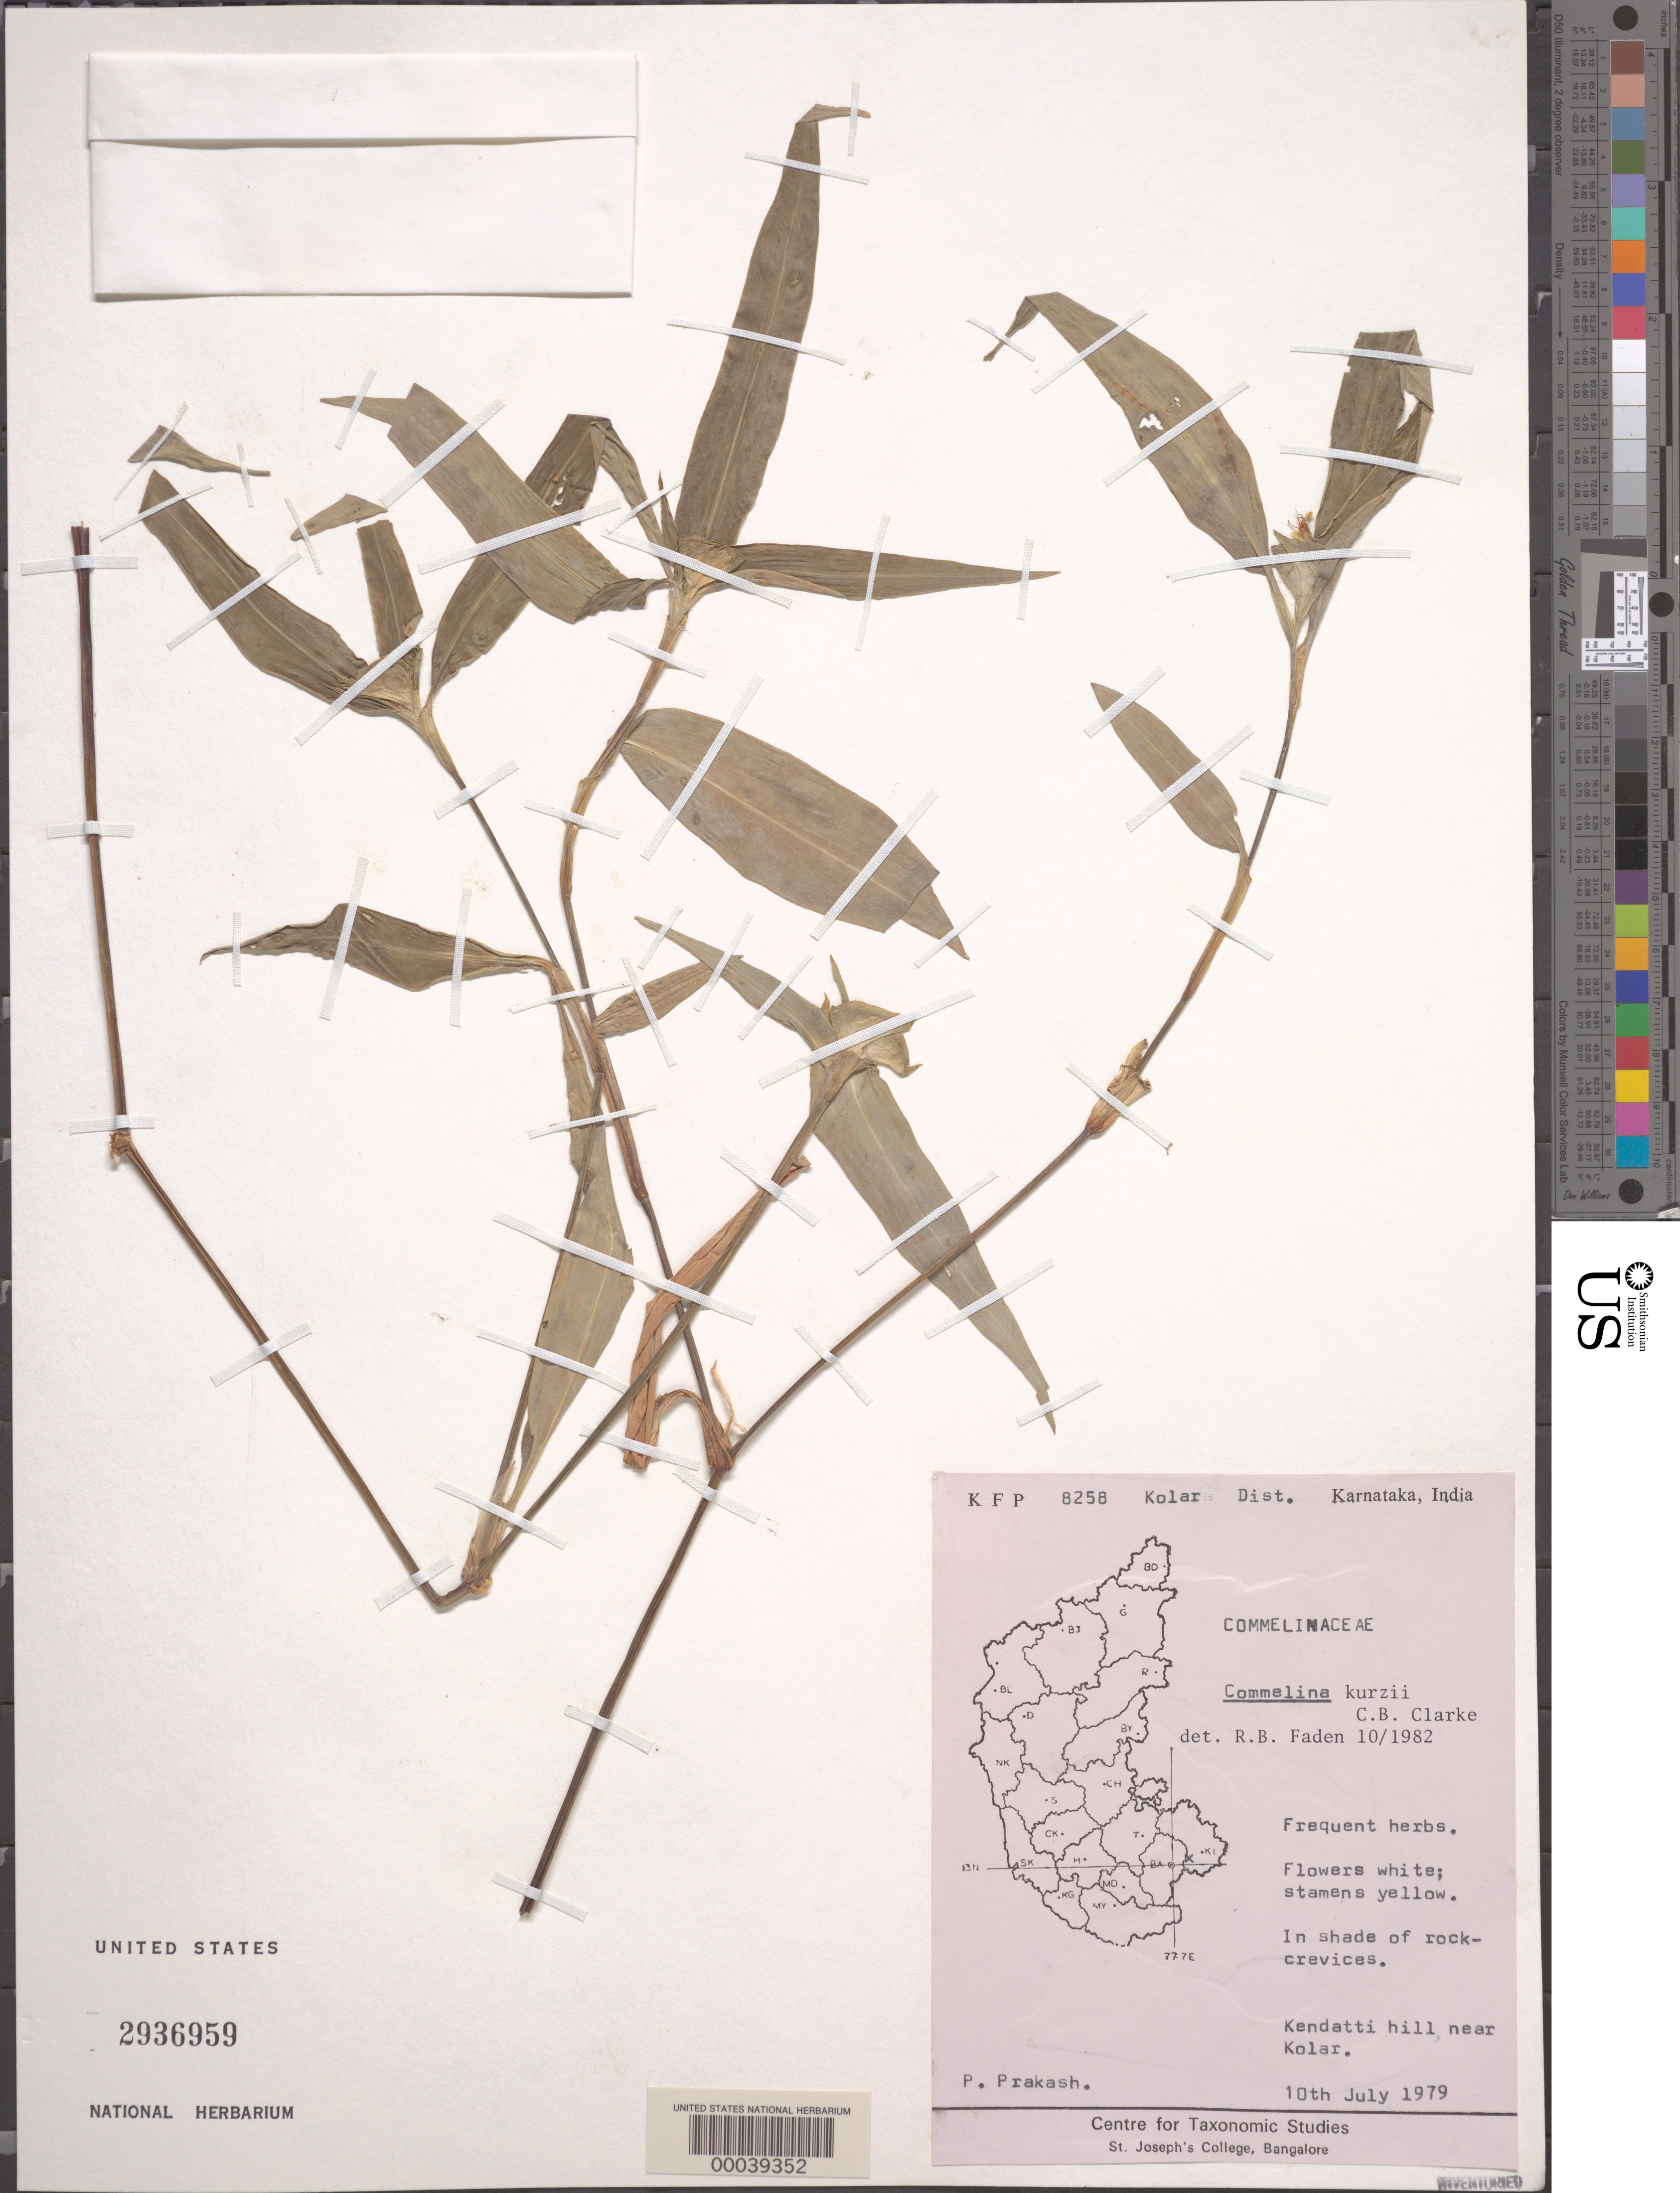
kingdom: Plantae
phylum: Tracheophyta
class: Liliopsida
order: Commelinales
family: Commelinaceae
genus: Commelina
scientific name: Commelina kurzii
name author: C.B. Clarke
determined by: Faden, Robert B., (US), Smithsonian Institution - National Museum of Natural History (UNITED STATES)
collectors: P. Prakash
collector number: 8258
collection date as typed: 10 Jul 1979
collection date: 1979-07-10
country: India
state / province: Karnataka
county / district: Kolar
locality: Kendatti hill, near kolar, mysore state [mysore state = karnataka.]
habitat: Shaded rock crevices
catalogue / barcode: US 2936959